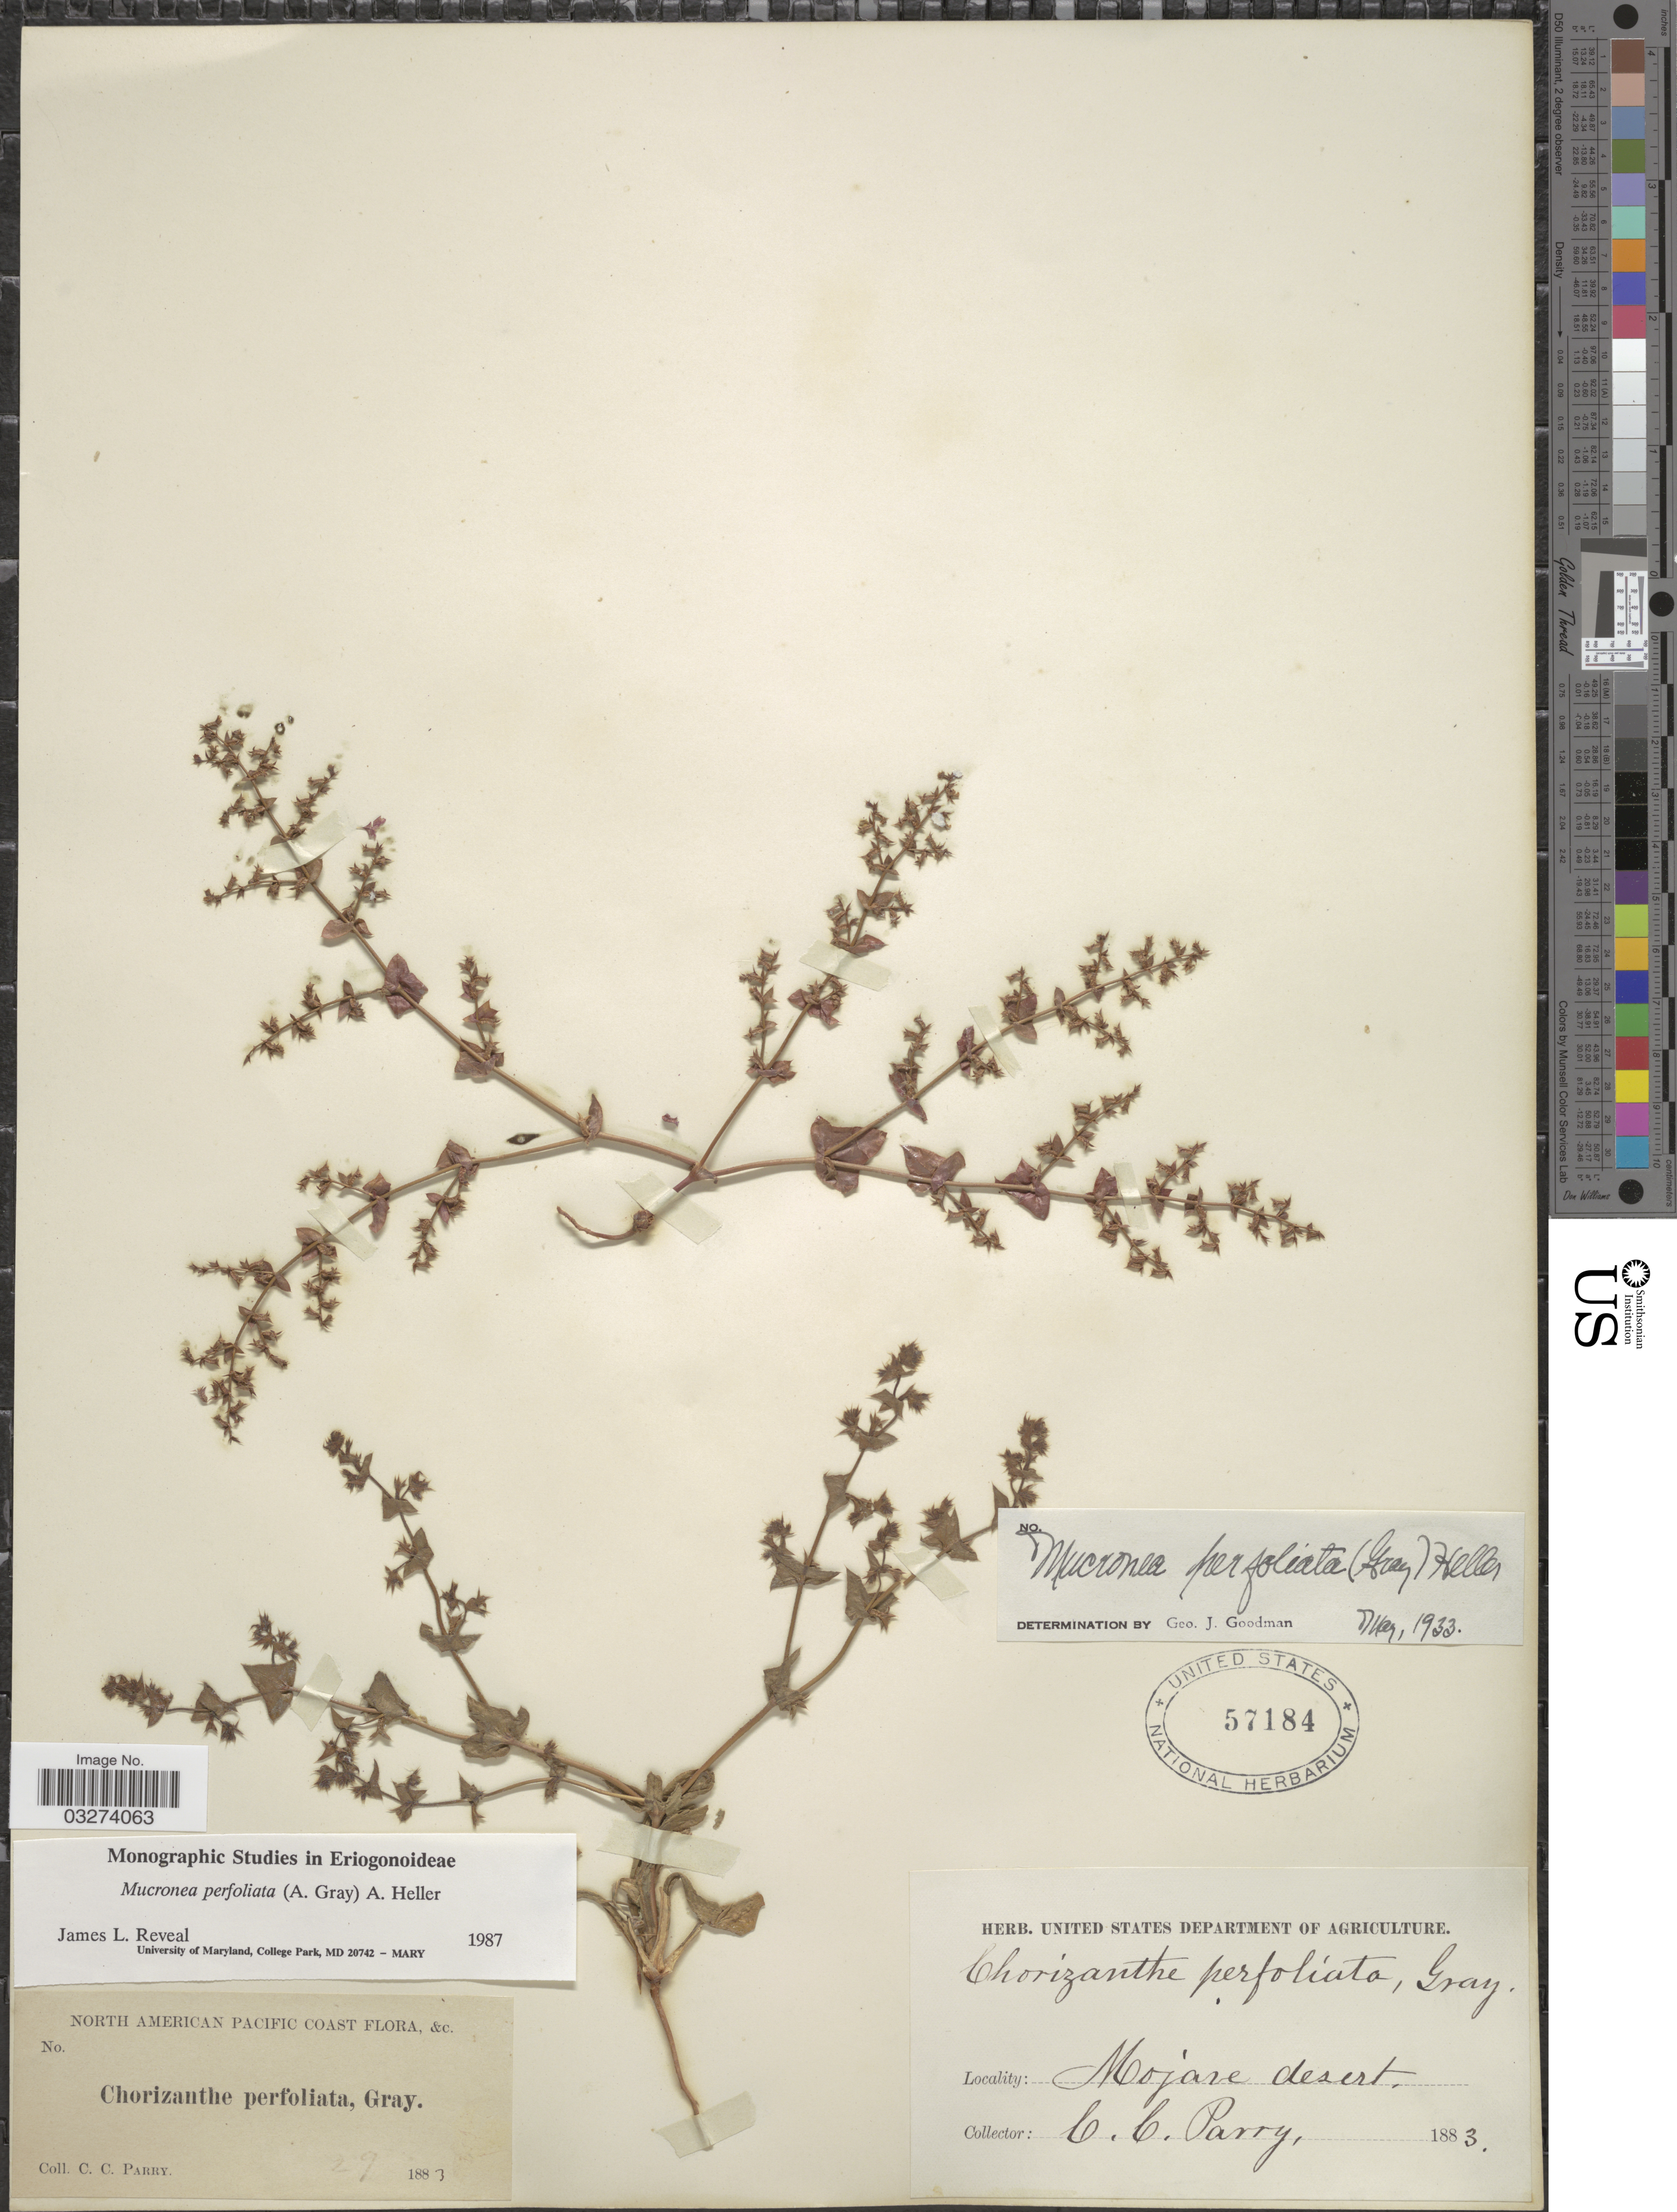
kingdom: Plantae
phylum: Tracheophyta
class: Magnoliopsida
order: Caryophyllales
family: Polygonaceae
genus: Mucronea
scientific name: Mucronea perfoliata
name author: (A. Gray) A. Heller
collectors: C. C. Parry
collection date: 1883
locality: North American Pacific Coast. Mojave desert.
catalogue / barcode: US 57184